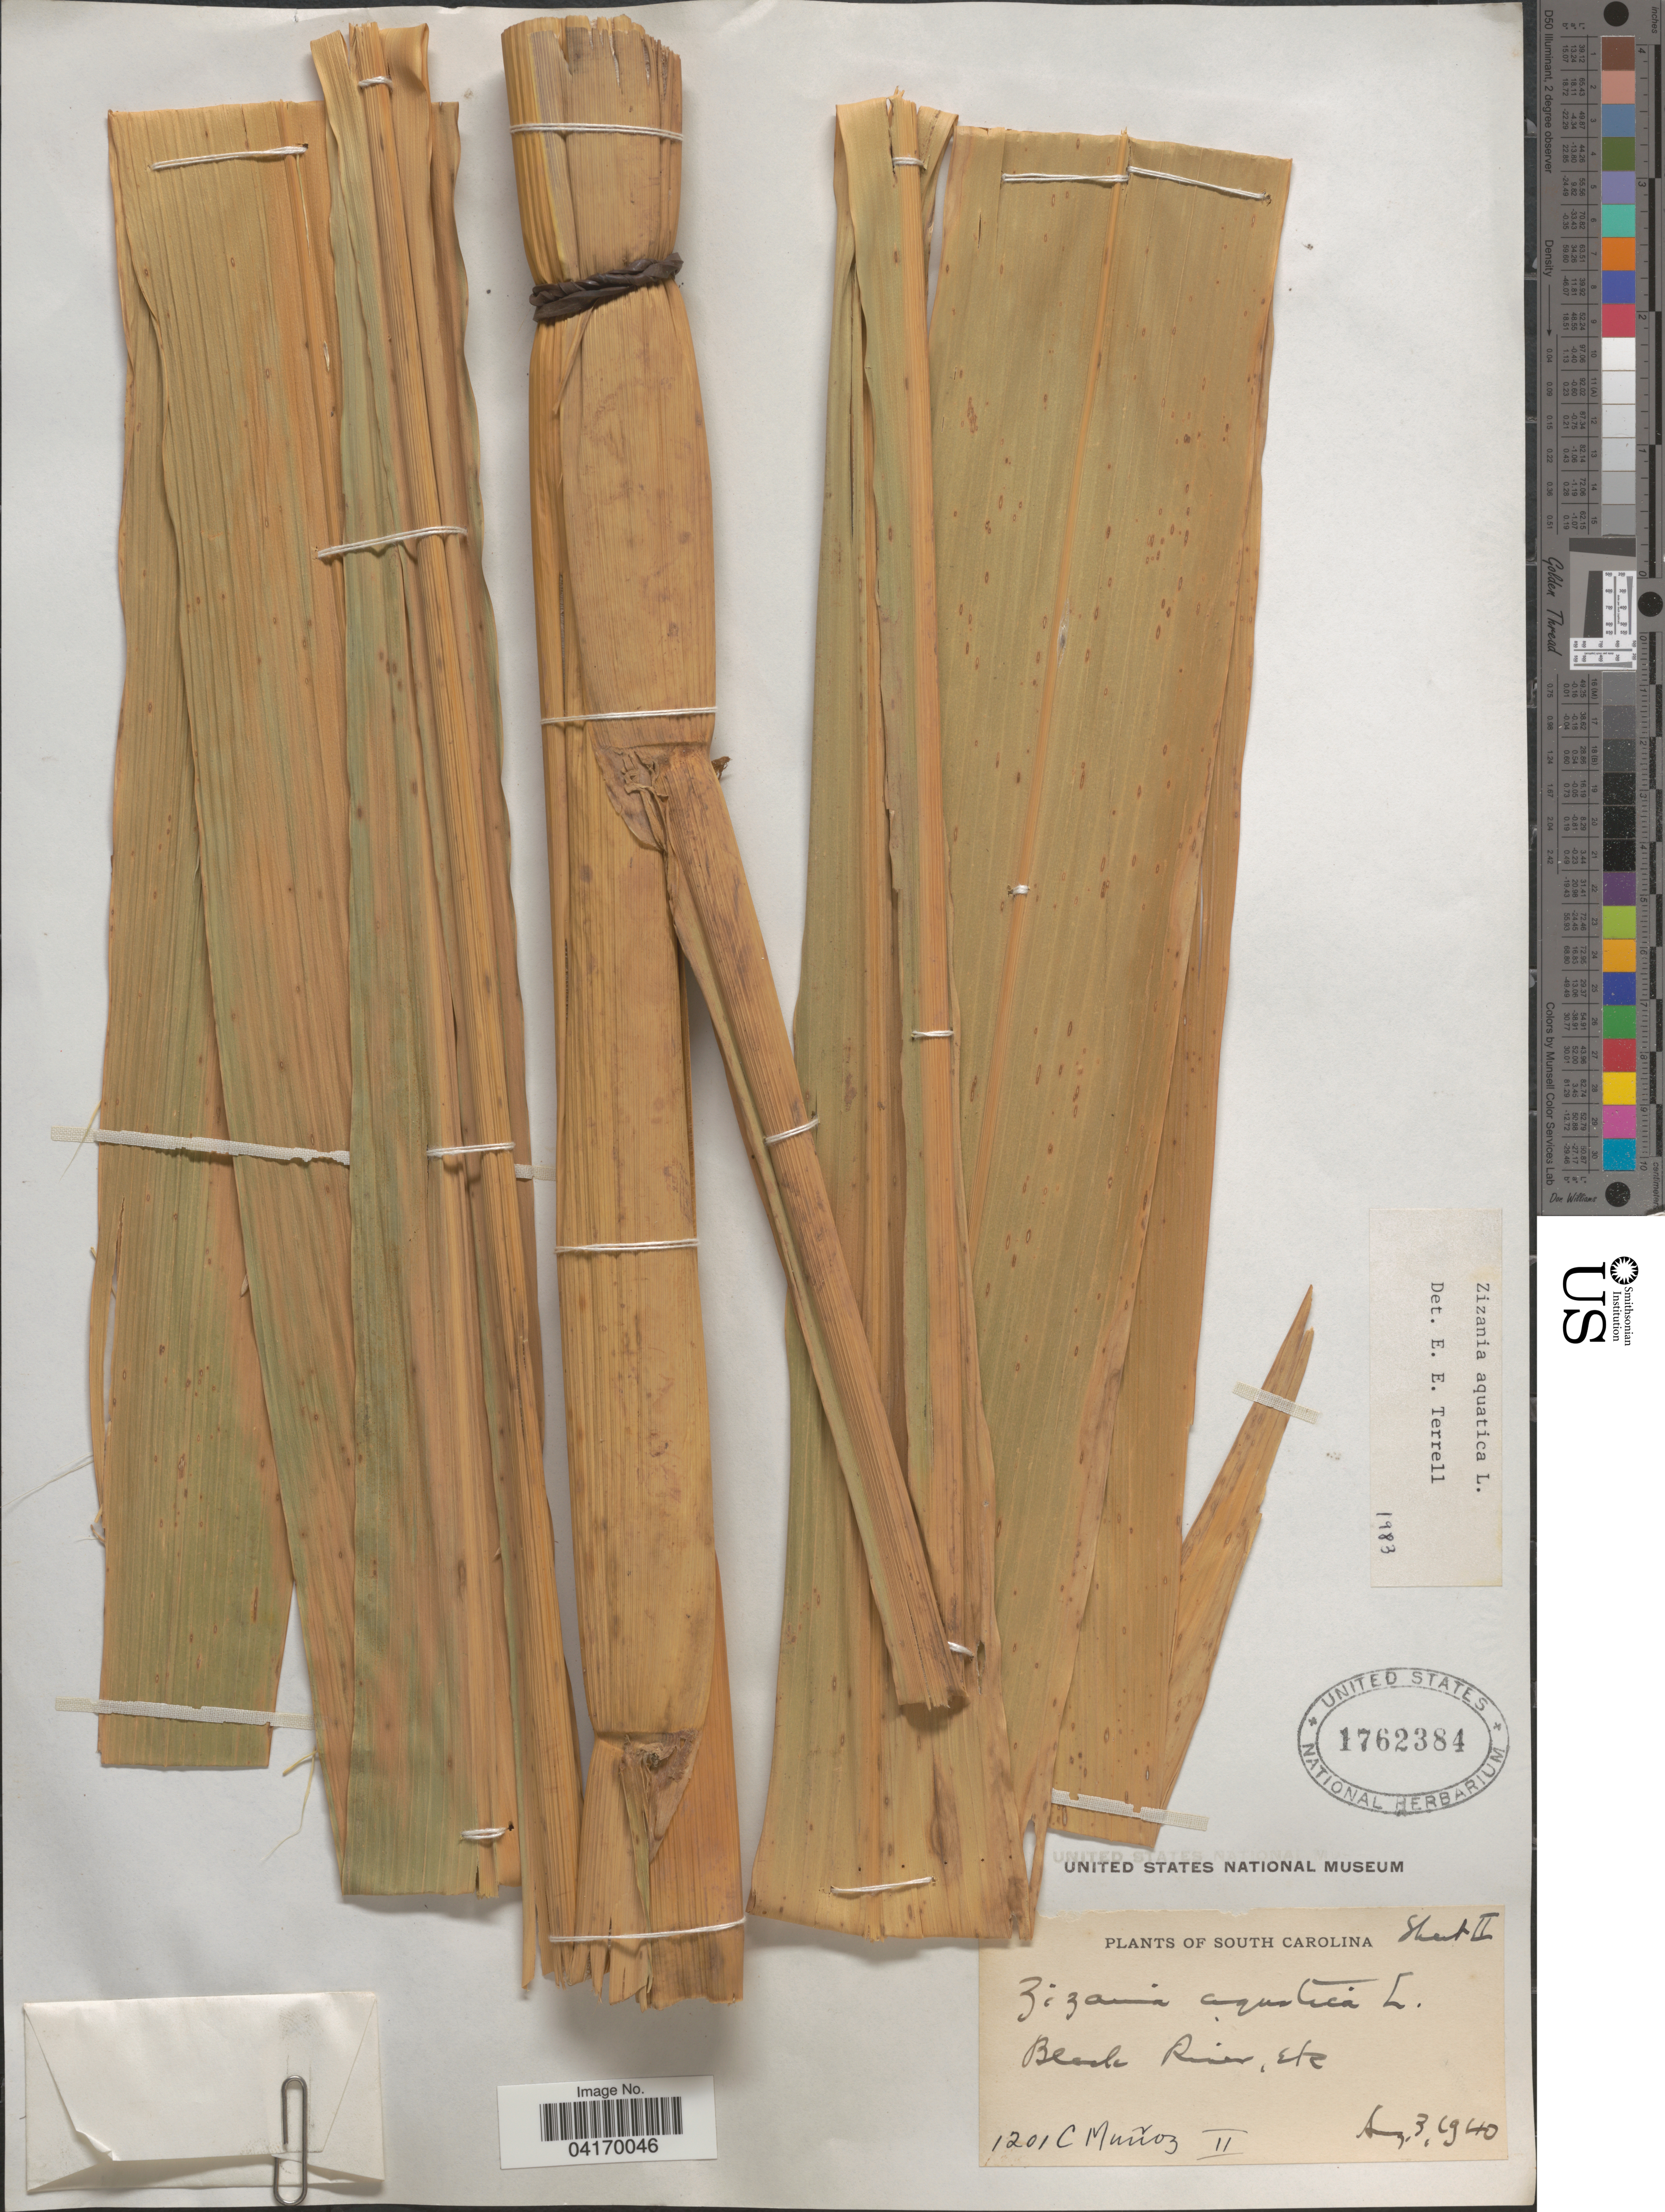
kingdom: Plantae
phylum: Tracheophyta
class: Liliopsida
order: Poales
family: Poaceae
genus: Zizania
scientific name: Zizania aquatica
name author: L.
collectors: C. Muñoz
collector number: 1201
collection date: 1940-08-03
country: United States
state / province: South Carolina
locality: Black River, SC.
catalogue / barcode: US 1762384